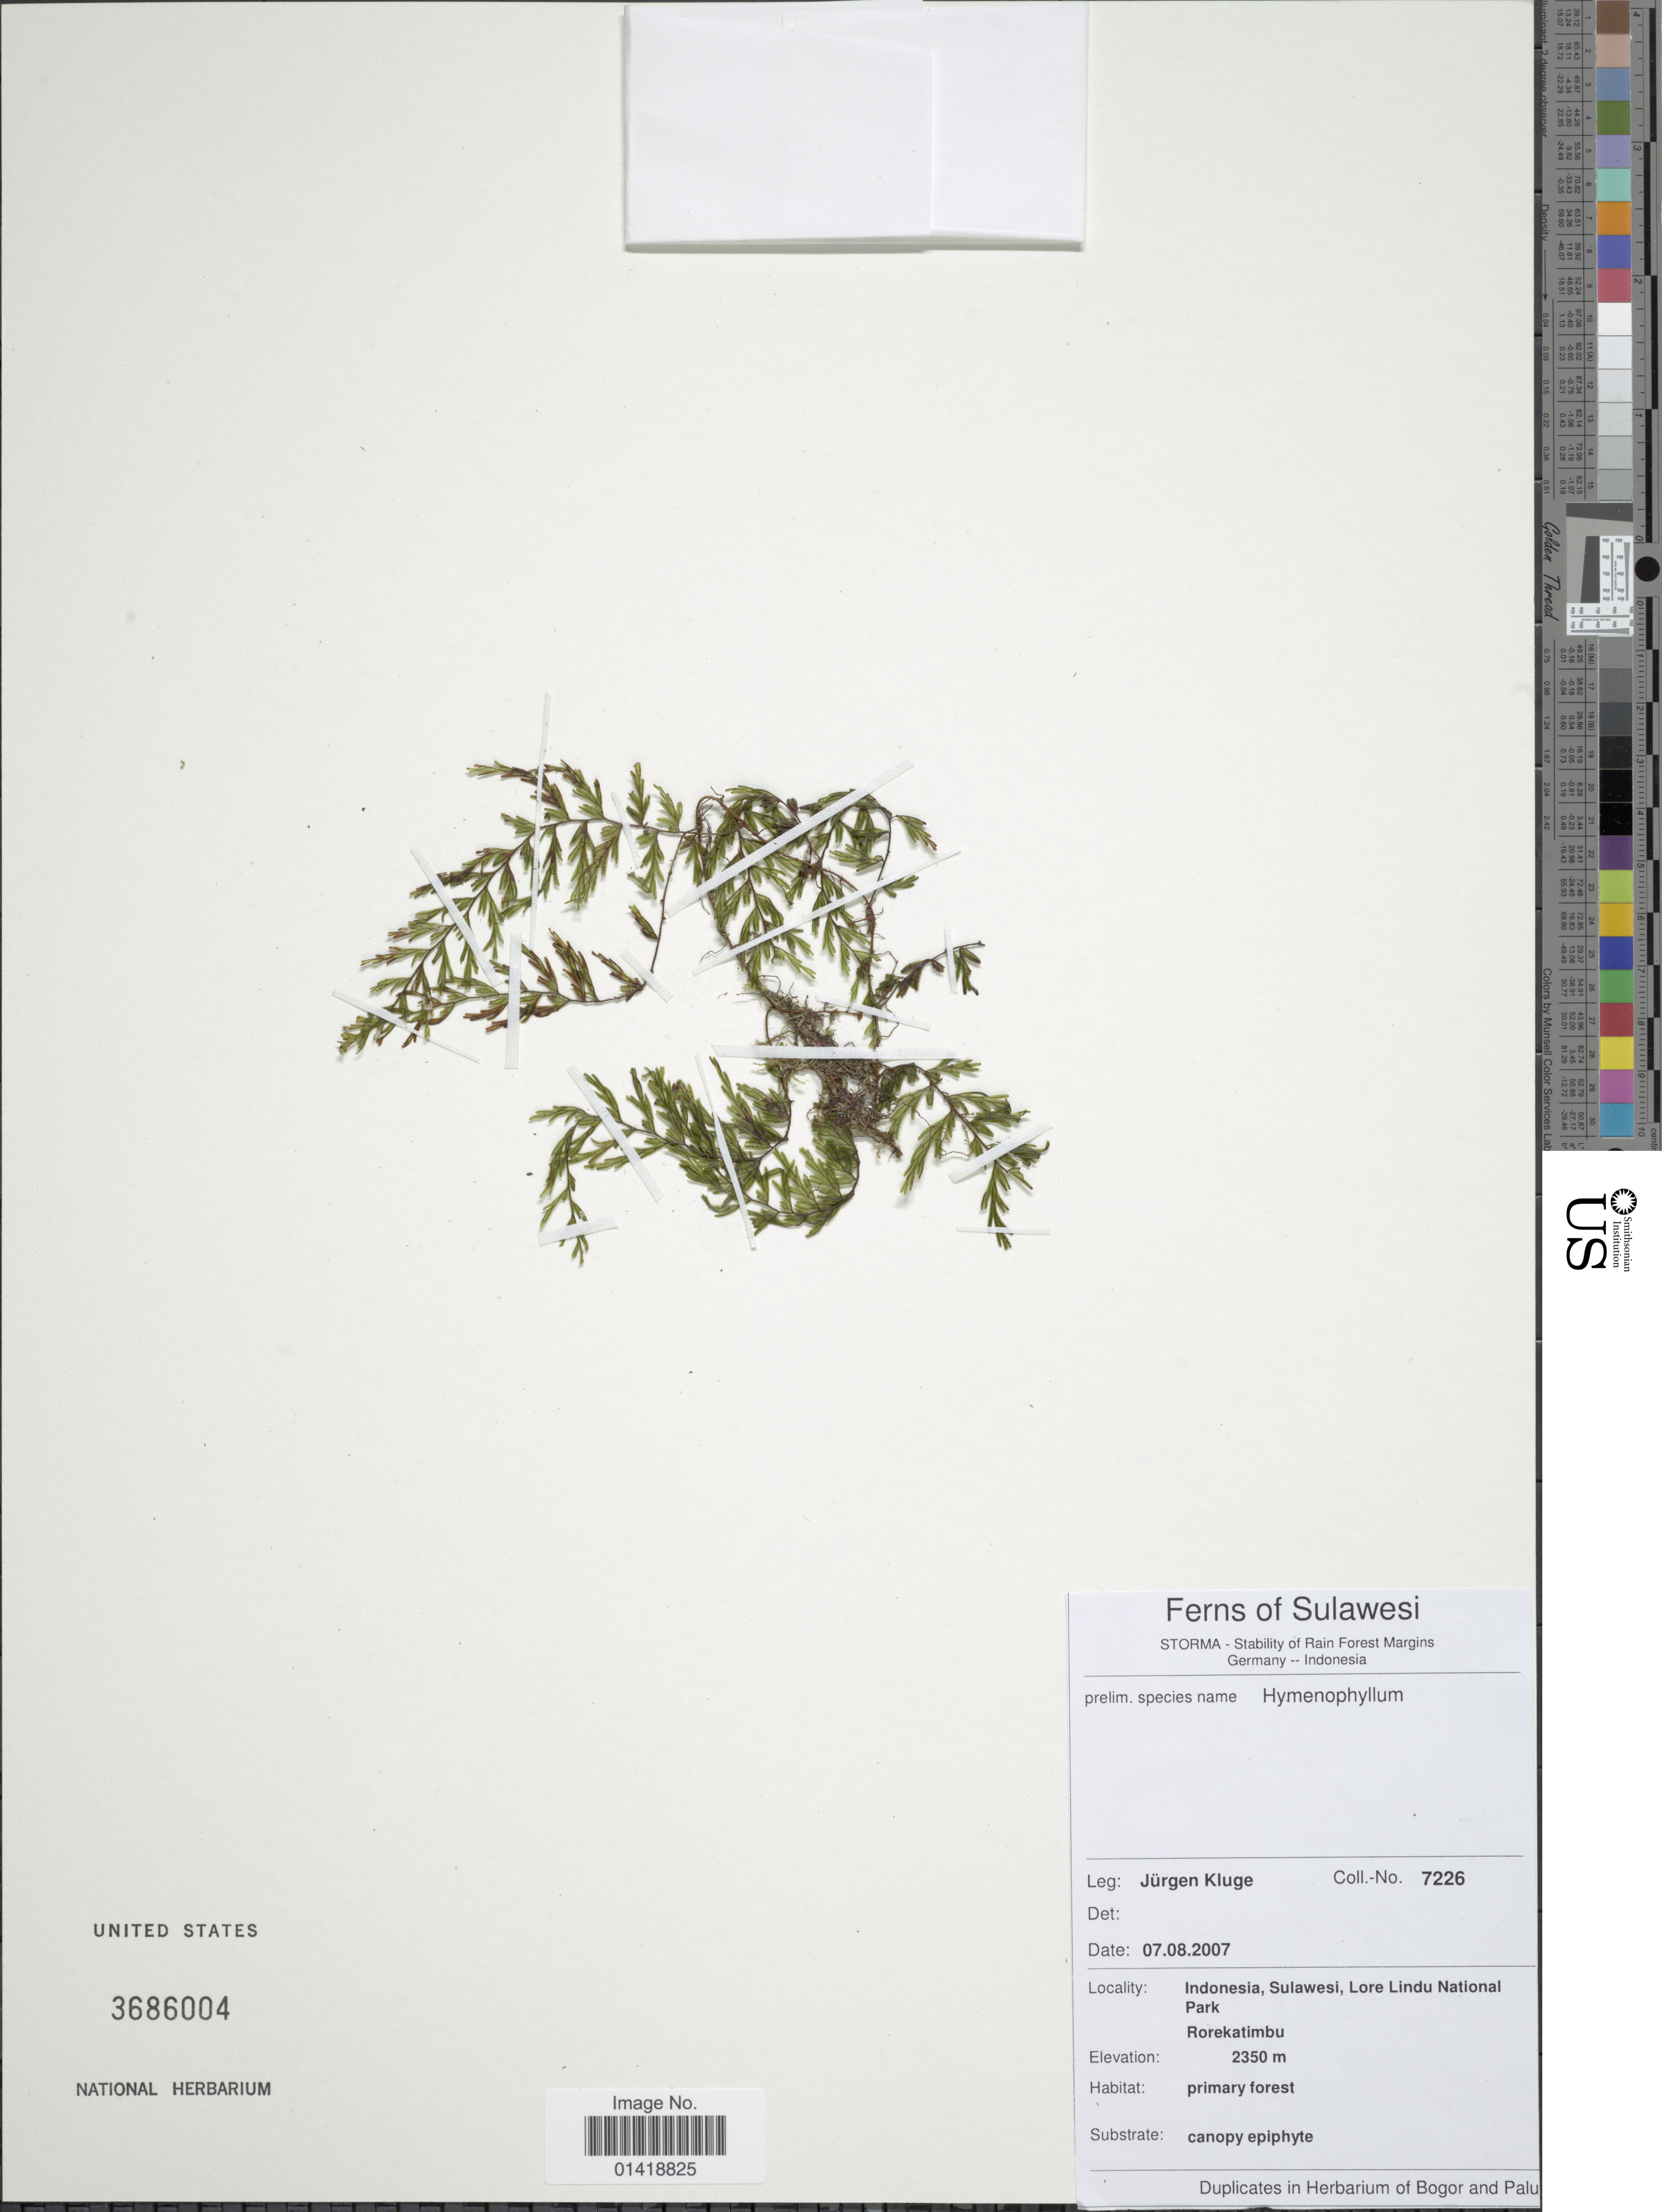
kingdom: Plantae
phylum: Tracheophyta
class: Polypodiopsida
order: Hymenophyllales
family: Hymenophyllaceae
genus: Hymenophyllum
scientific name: Hymenophyllum sp.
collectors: J. Kluge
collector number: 7226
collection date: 2007-08-07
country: Indonesia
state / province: Sulawesi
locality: Indonesia, Sulawesi, Lore Lindu National Park, Rorekatimbu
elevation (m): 2350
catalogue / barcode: US 3686004